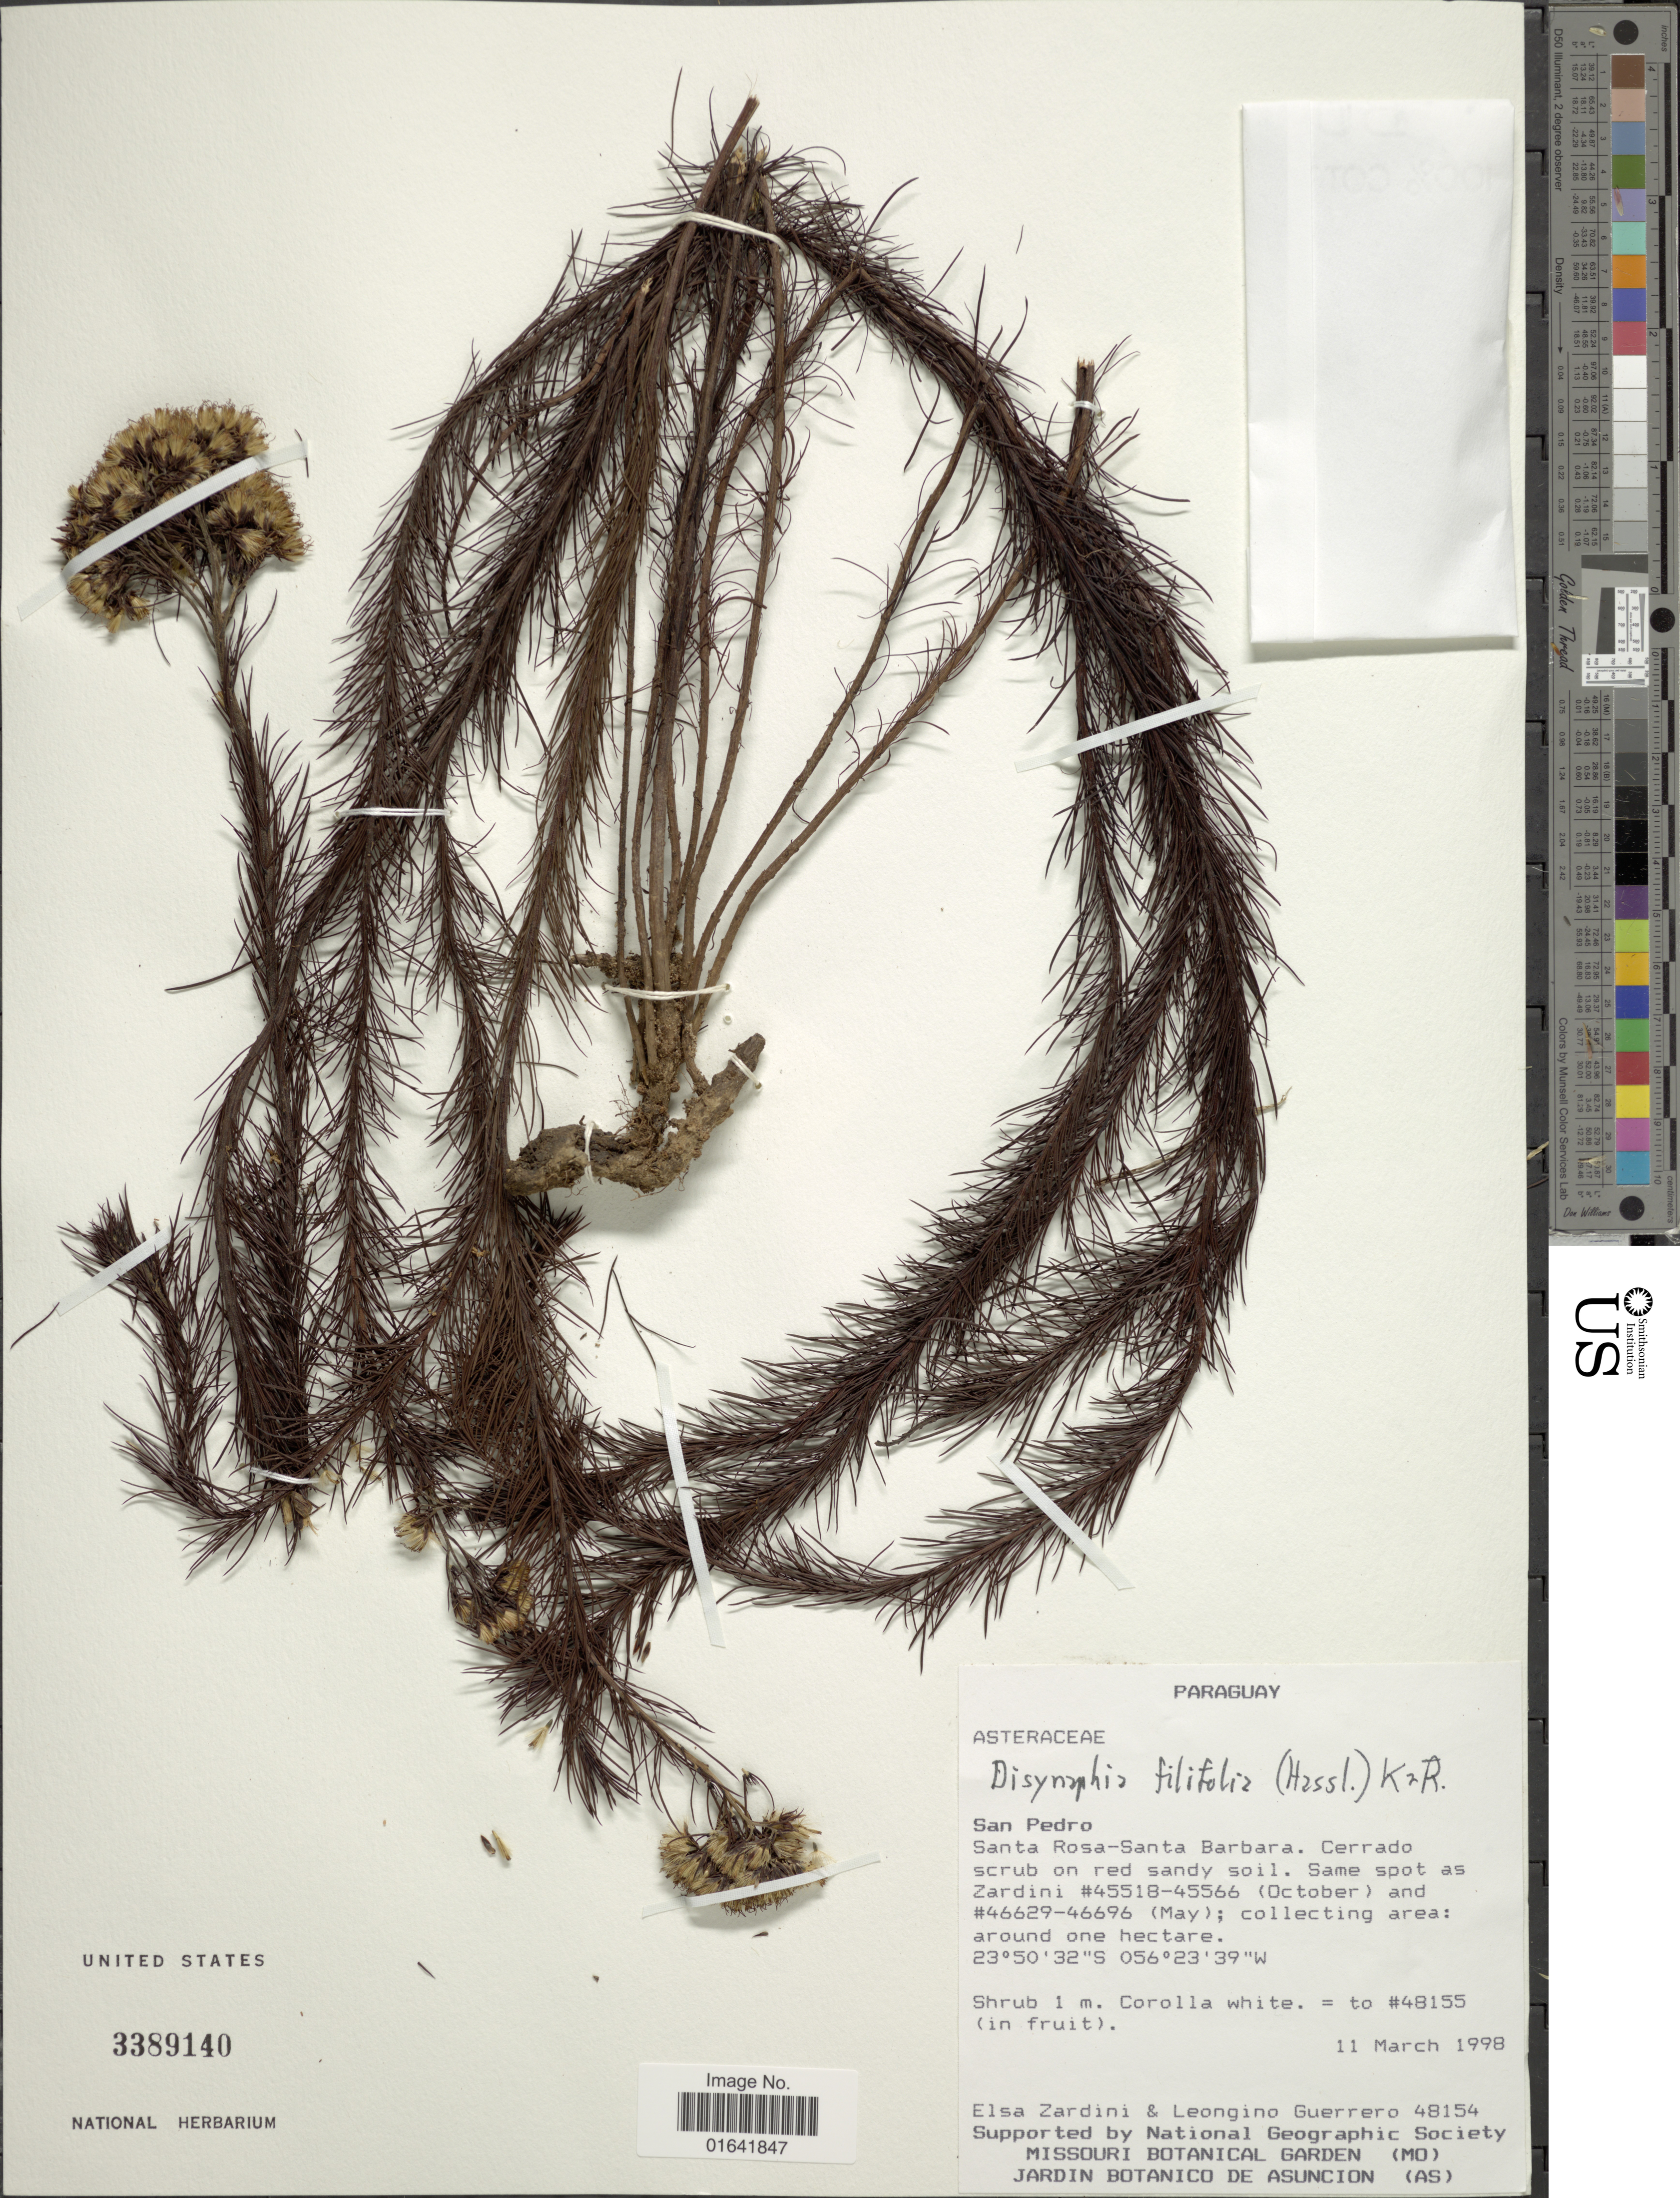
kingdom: Plantae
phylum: Tracheophyta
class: Magnoliopsida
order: Asterales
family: Asteraceae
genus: Disynaphia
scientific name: Disynaphia filifolia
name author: (Hassl.) R.M. King & H. Rob.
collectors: E. M. Zardini & L. Guerrero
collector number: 48154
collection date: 1998-03-11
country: Paraguay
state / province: San Pedro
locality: Santa Rosa-Santa Barbara, cerrado scrub on red sandy soil, collecting area: arounf one hectare.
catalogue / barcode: US 3389140